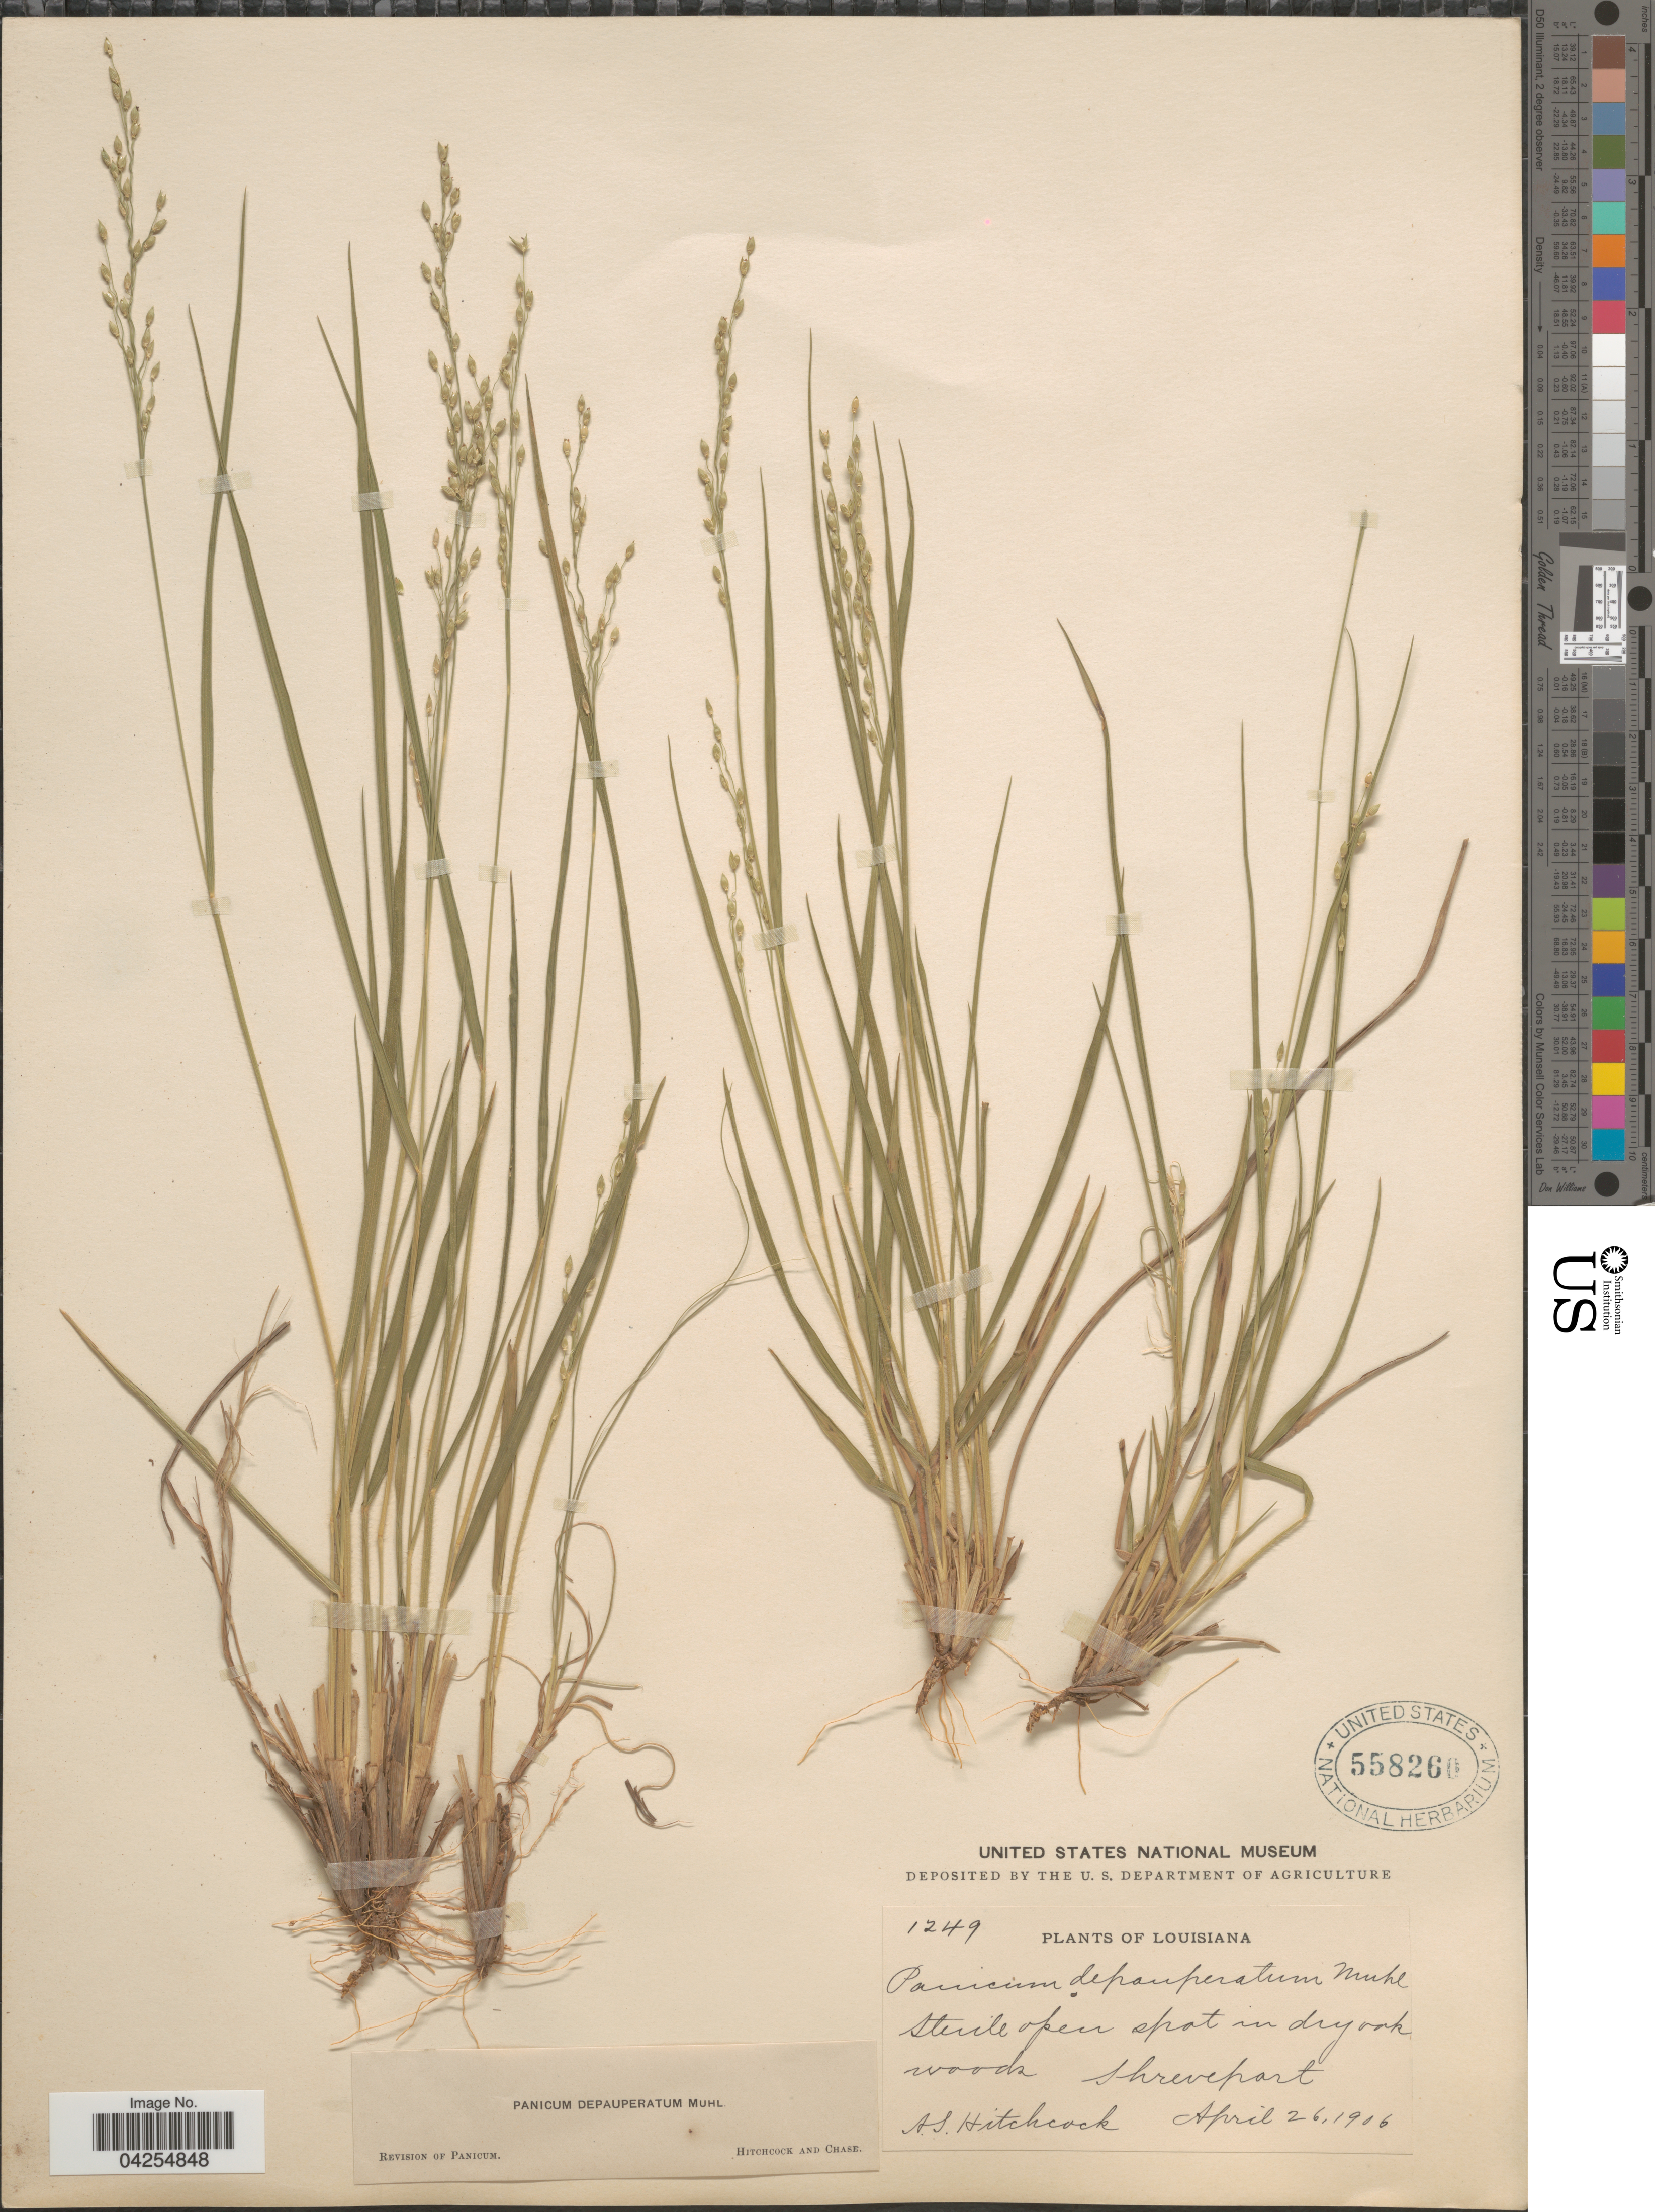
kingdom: Plantae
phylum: Tracheophyta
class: Liliopsida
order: Poales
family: Poaceae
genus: Dichanthelium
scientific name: Dichanthelium depauperatum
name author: (Muhl.) Gould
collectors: A. S. Hitchcock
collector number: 1249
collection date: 1906-04-26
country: United States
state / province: Louisiana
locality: Shreveport.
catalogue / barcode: US 558260